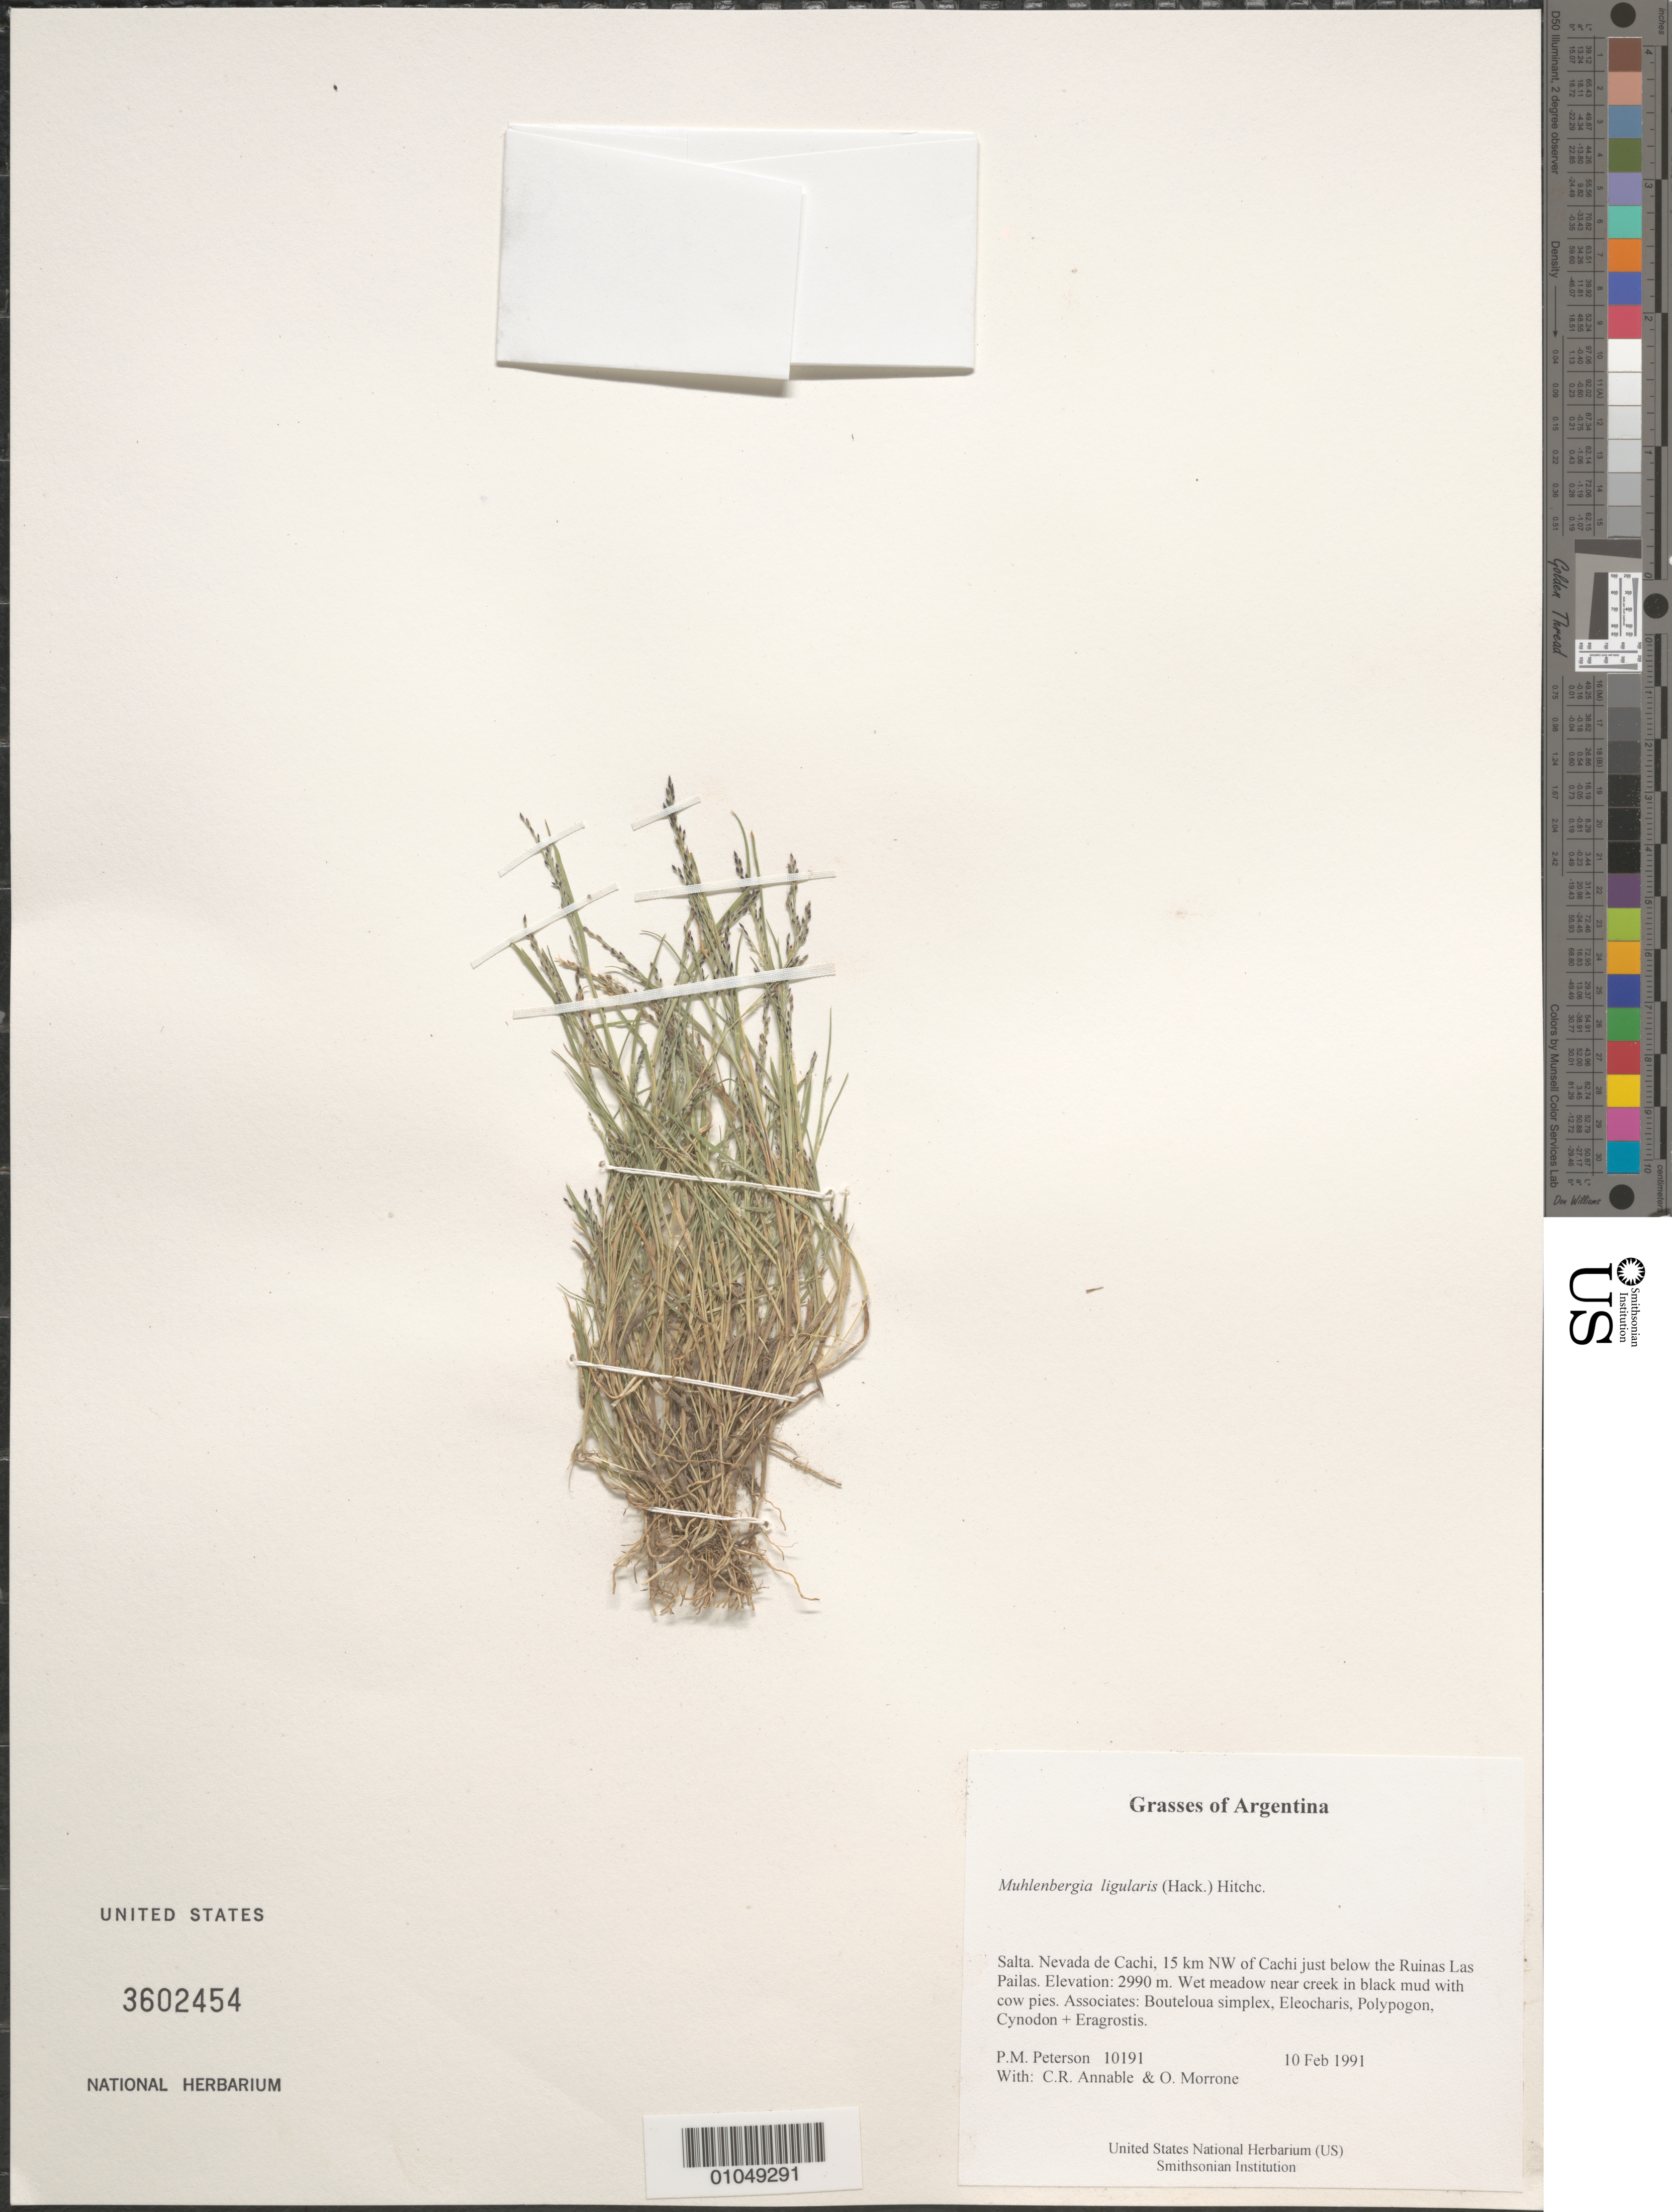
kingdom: Plantae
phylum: Tracheophyta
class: Liliopsida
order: Poales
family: Poaceae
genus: Muhlenbergia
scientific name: Muhlenbergia ligularis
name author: (Hack.) Hitchc.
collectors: P. M. Peterson, C. R. Annable & O. N. Morrone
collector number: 10191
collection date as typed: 10 Feb 1991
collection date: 1991-02-10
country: Argentina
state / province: Salta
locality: Nevada de Cachi, 15 km NW of Cachi just below the Ruinas Las Pailas.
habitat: Wet meadow near creek in black mud with cow pies. Associates: Bouteloua simplex, Eleocharis, Polypogon, Cynodon + Eragrostis.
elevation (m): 2990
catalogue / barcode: US 3602454